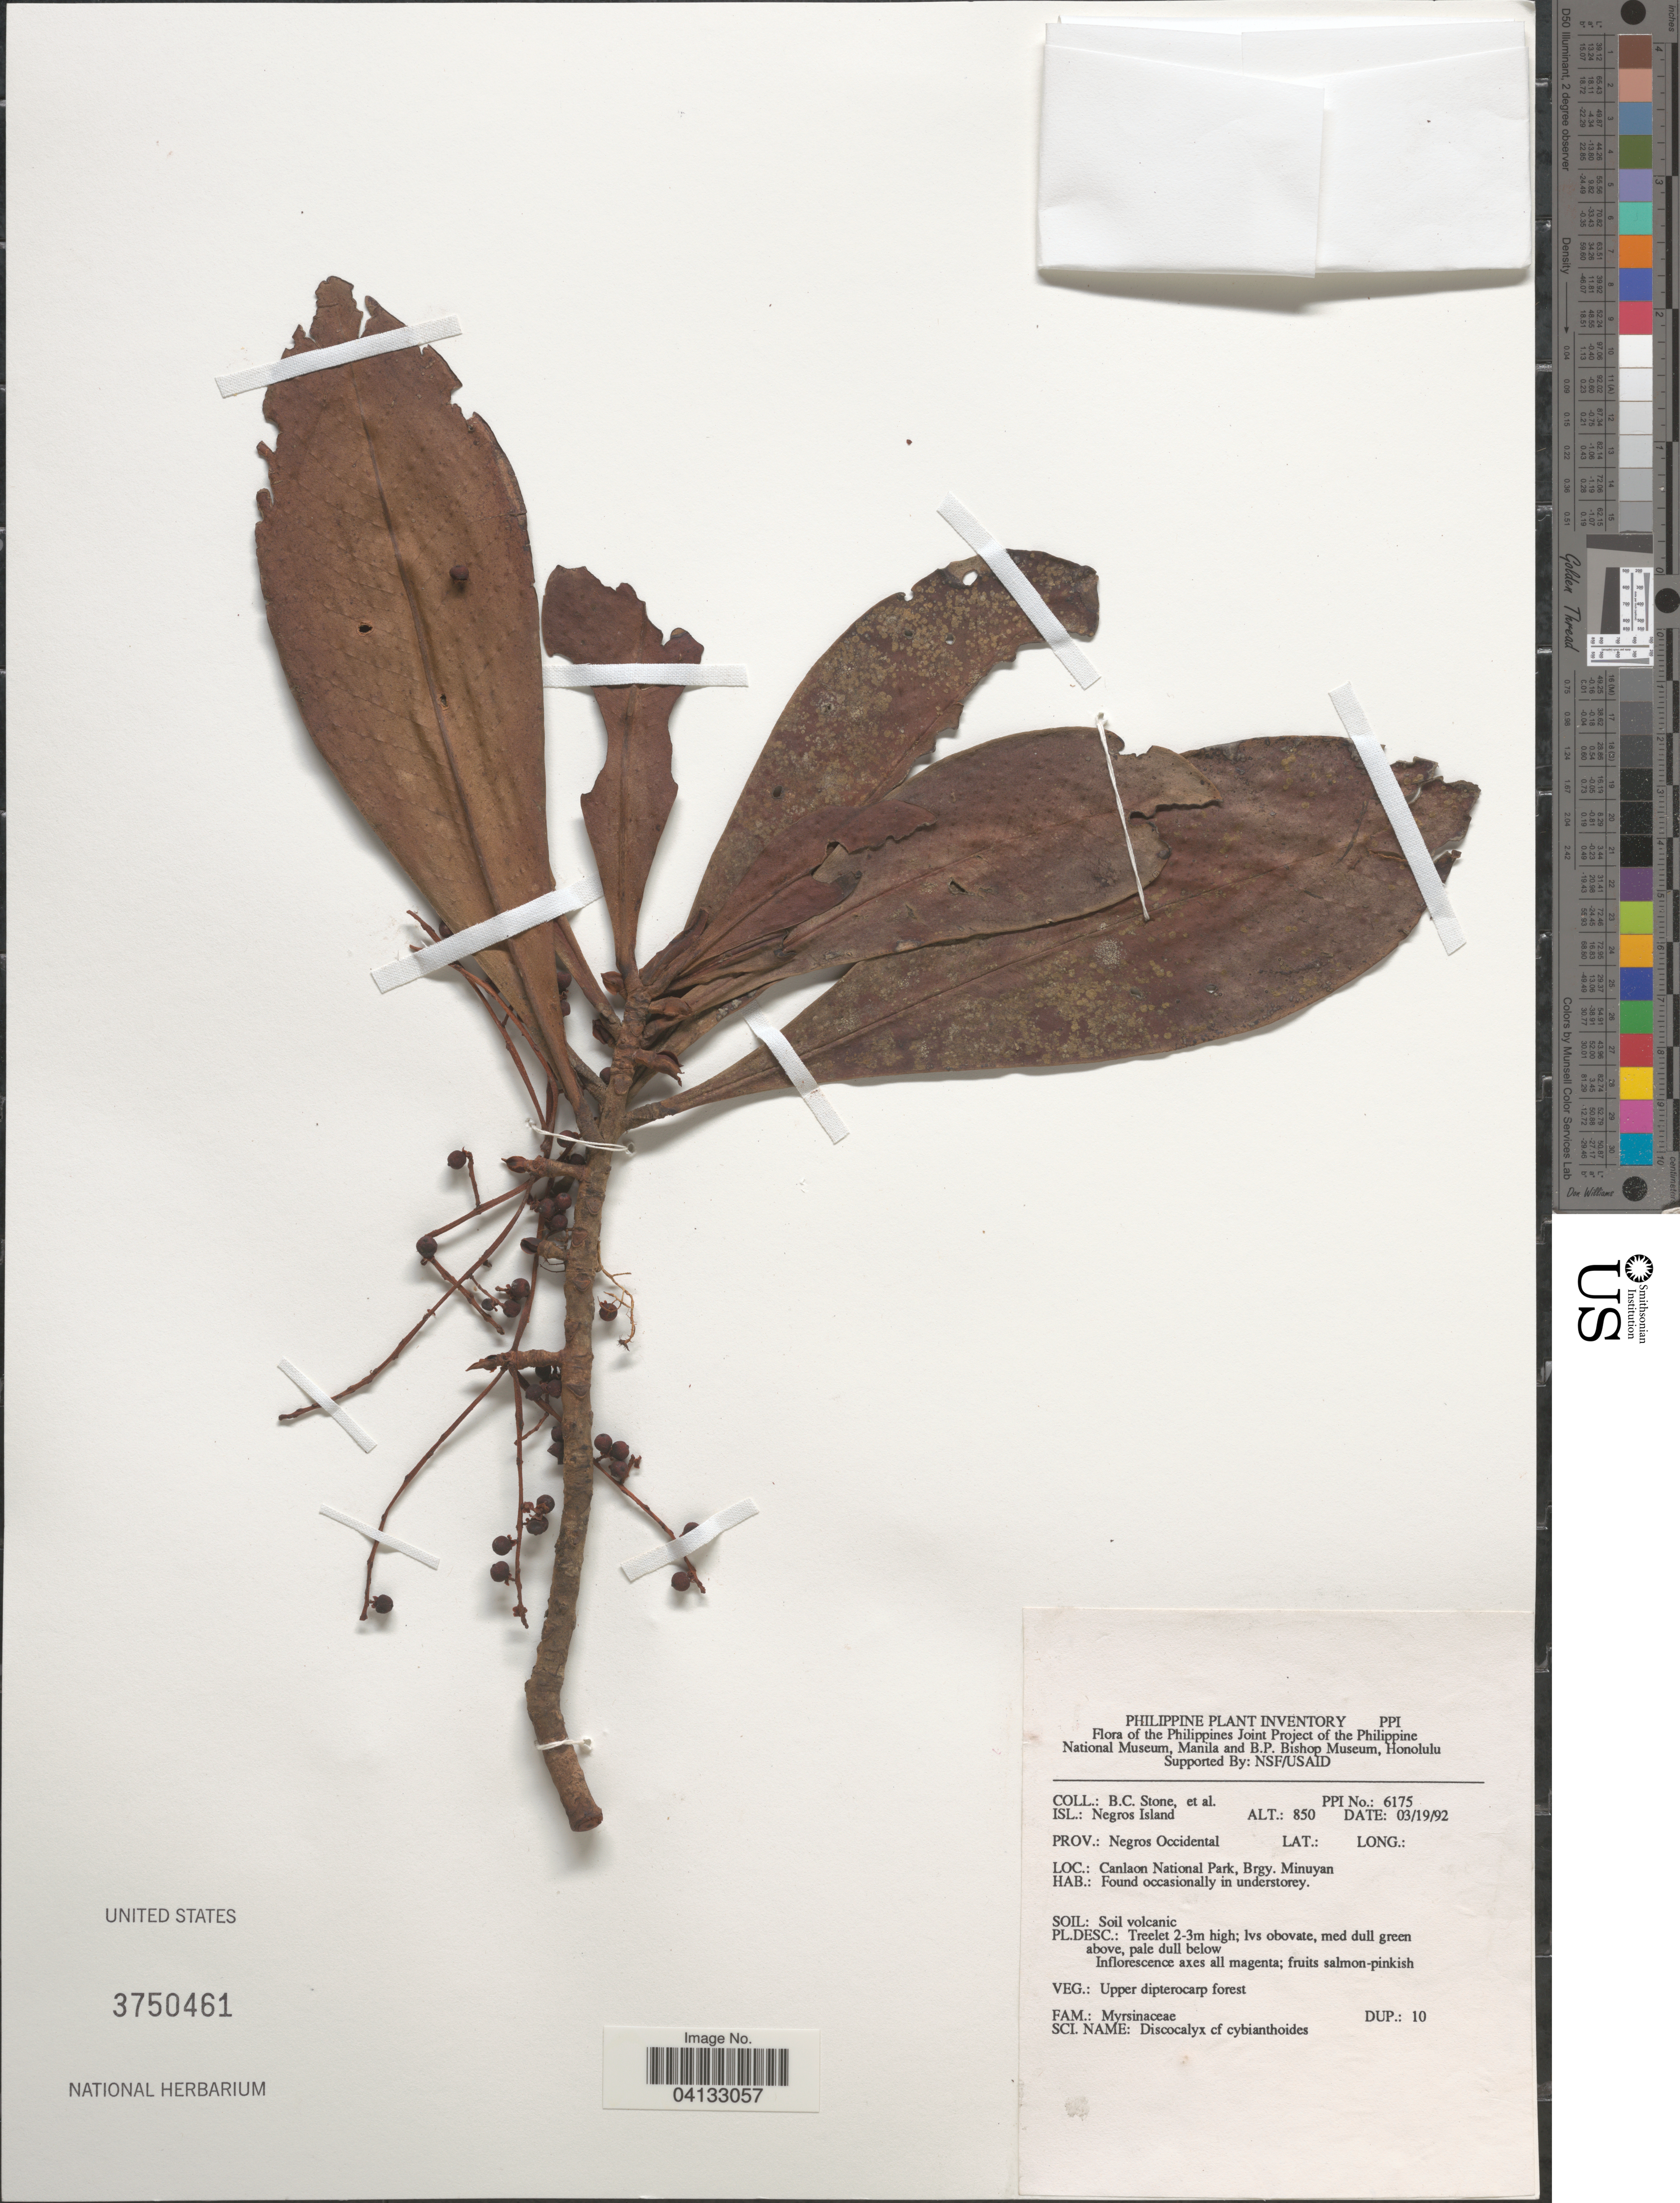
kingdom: Plantae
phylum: Tracheophyta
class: Magnoliopsida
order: Ericales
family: Primulaceae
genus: Discocalyx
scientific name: Discocalyx cybianthoides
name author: (A. DC.) Mez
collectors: B. C. Stone & et al.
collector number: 6175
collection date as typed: Transcribed d/m/y: 19/3/92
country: Philippines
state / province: Central Visayas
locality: Isl.: Negros Island. Prov.: Negros Oriental. Canlaon National Park, Brgy. Minuyan.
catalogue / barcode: US 3750461